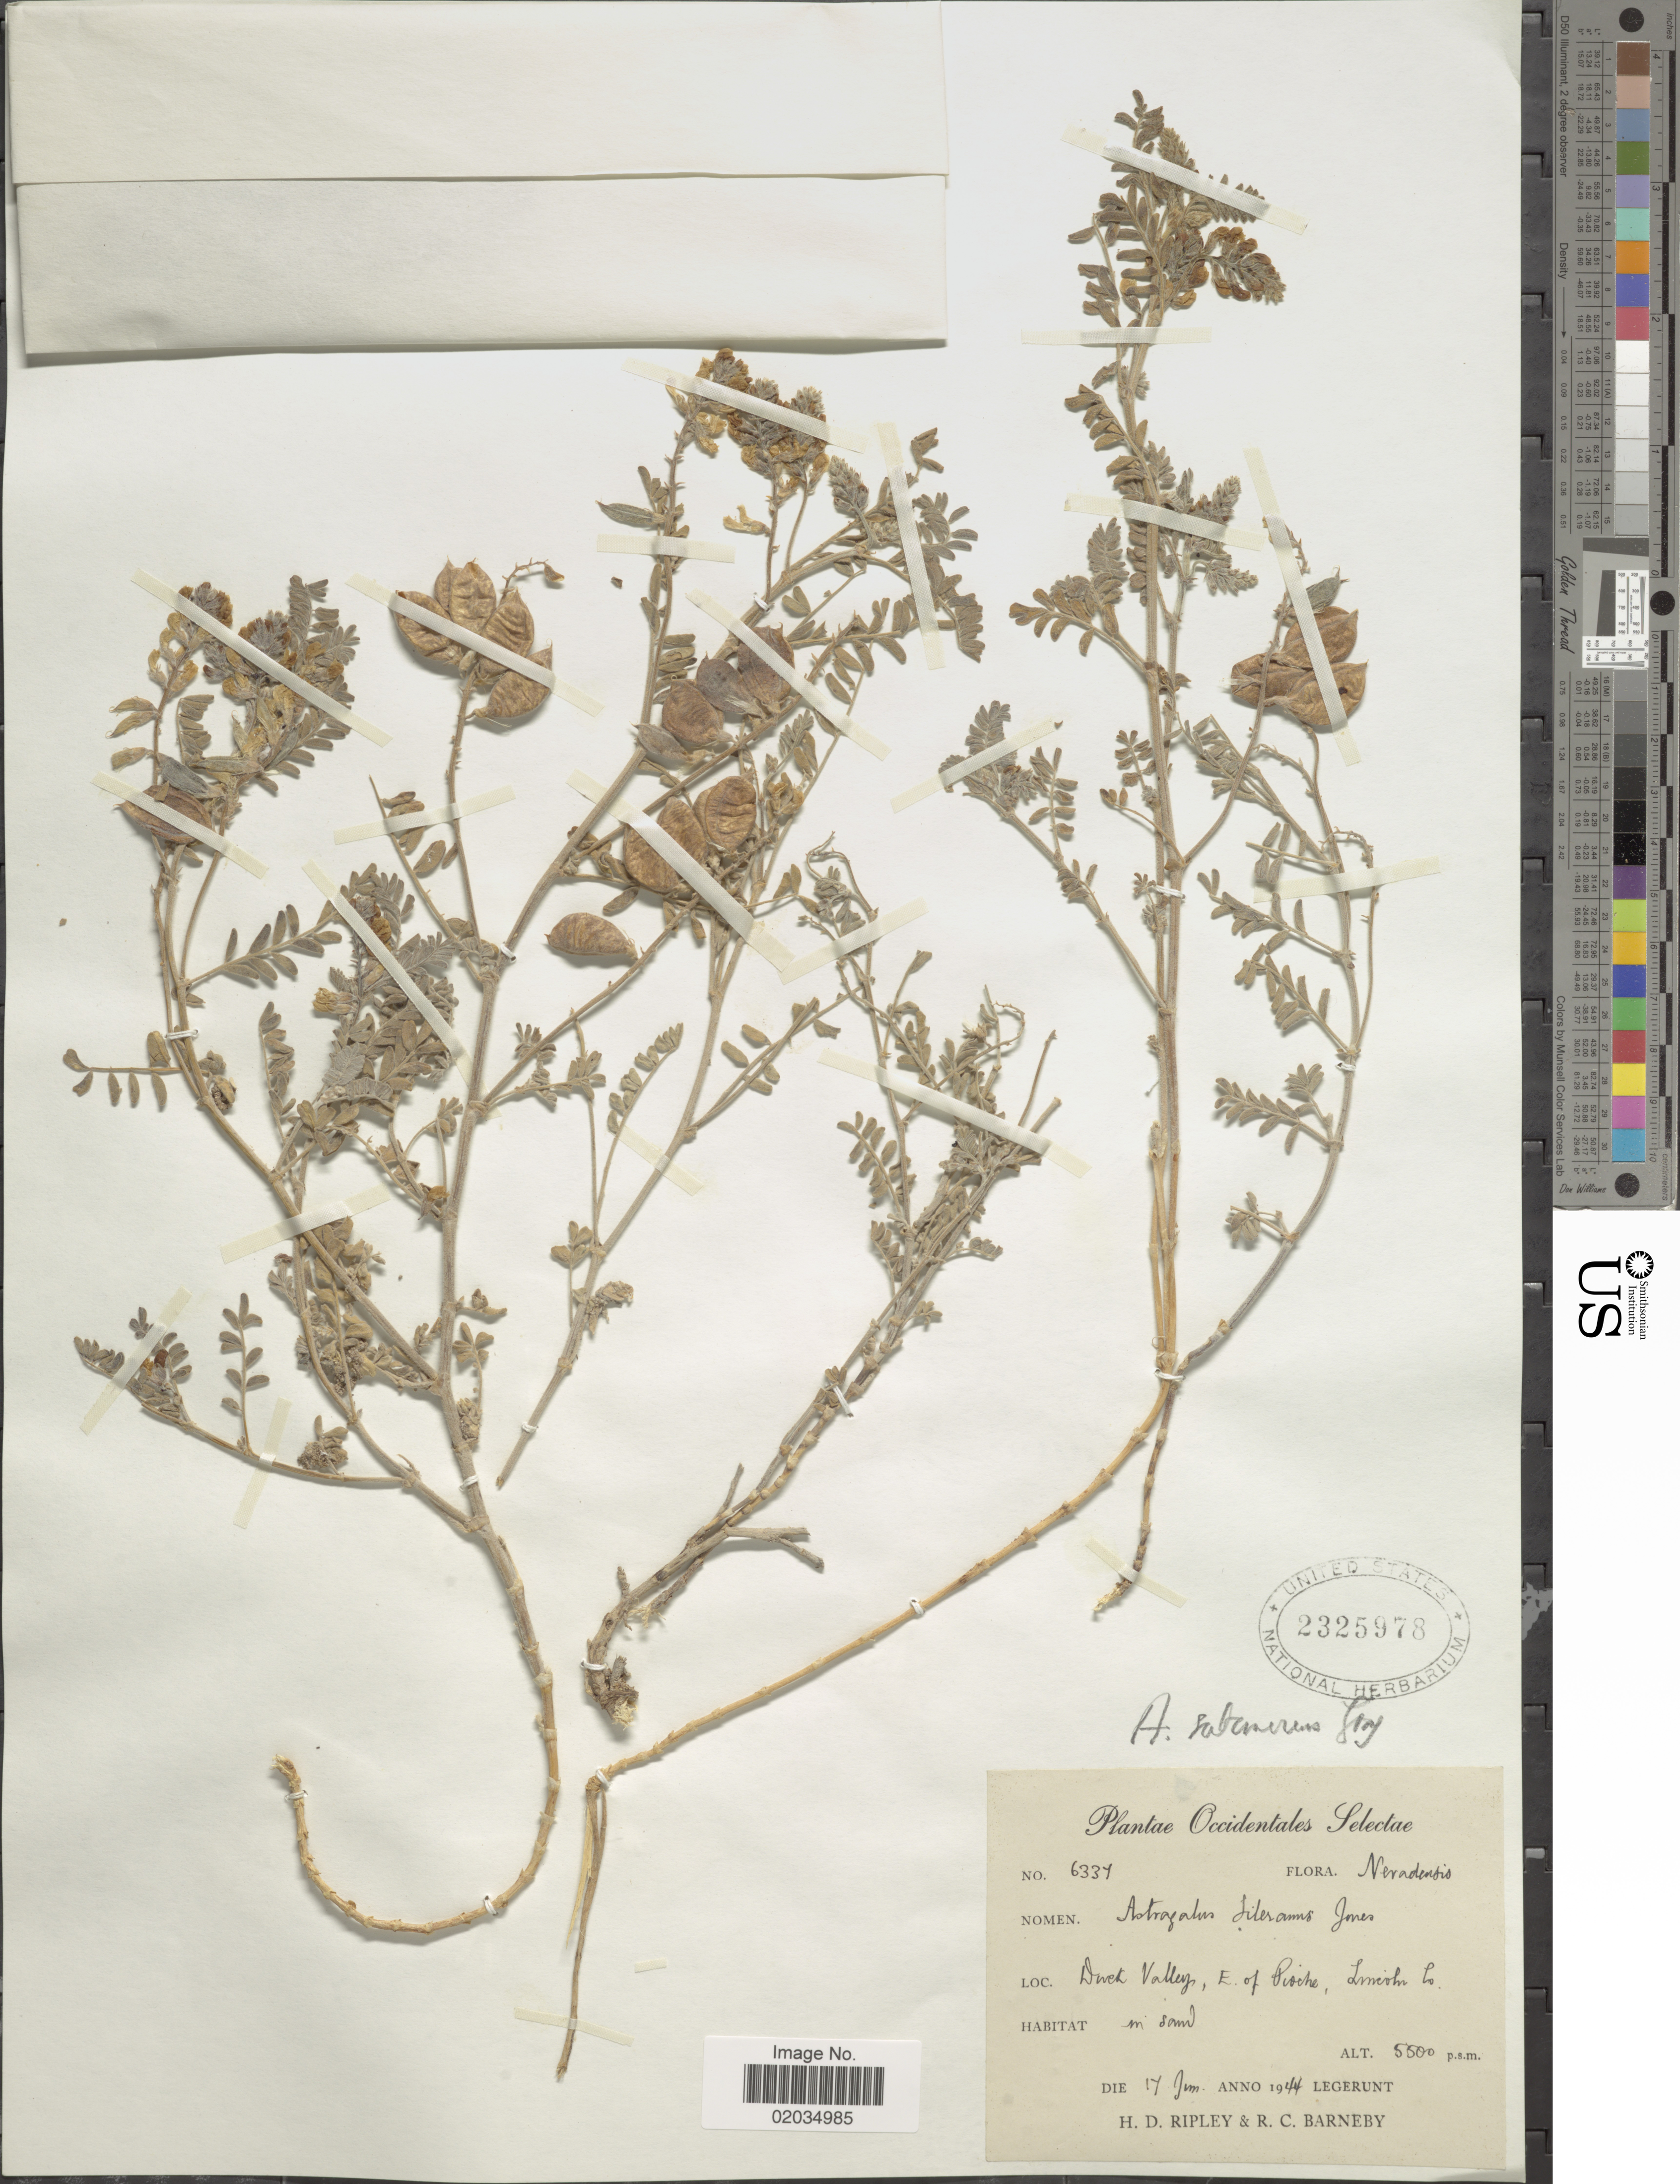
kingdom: Plantae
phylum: Tracheophyta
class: Magnoliopsida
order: Fabales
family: Fabaceae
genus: Astragalus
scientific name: Astragalus subcinereus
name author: A. Gray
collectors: H. Ripley & R. C. Barneby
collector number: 6337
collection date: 1944-06-17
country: United States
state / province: Nevada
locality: Duckl Valley, E. of Pioche, Lincoln Co.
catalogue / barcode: US 2325978